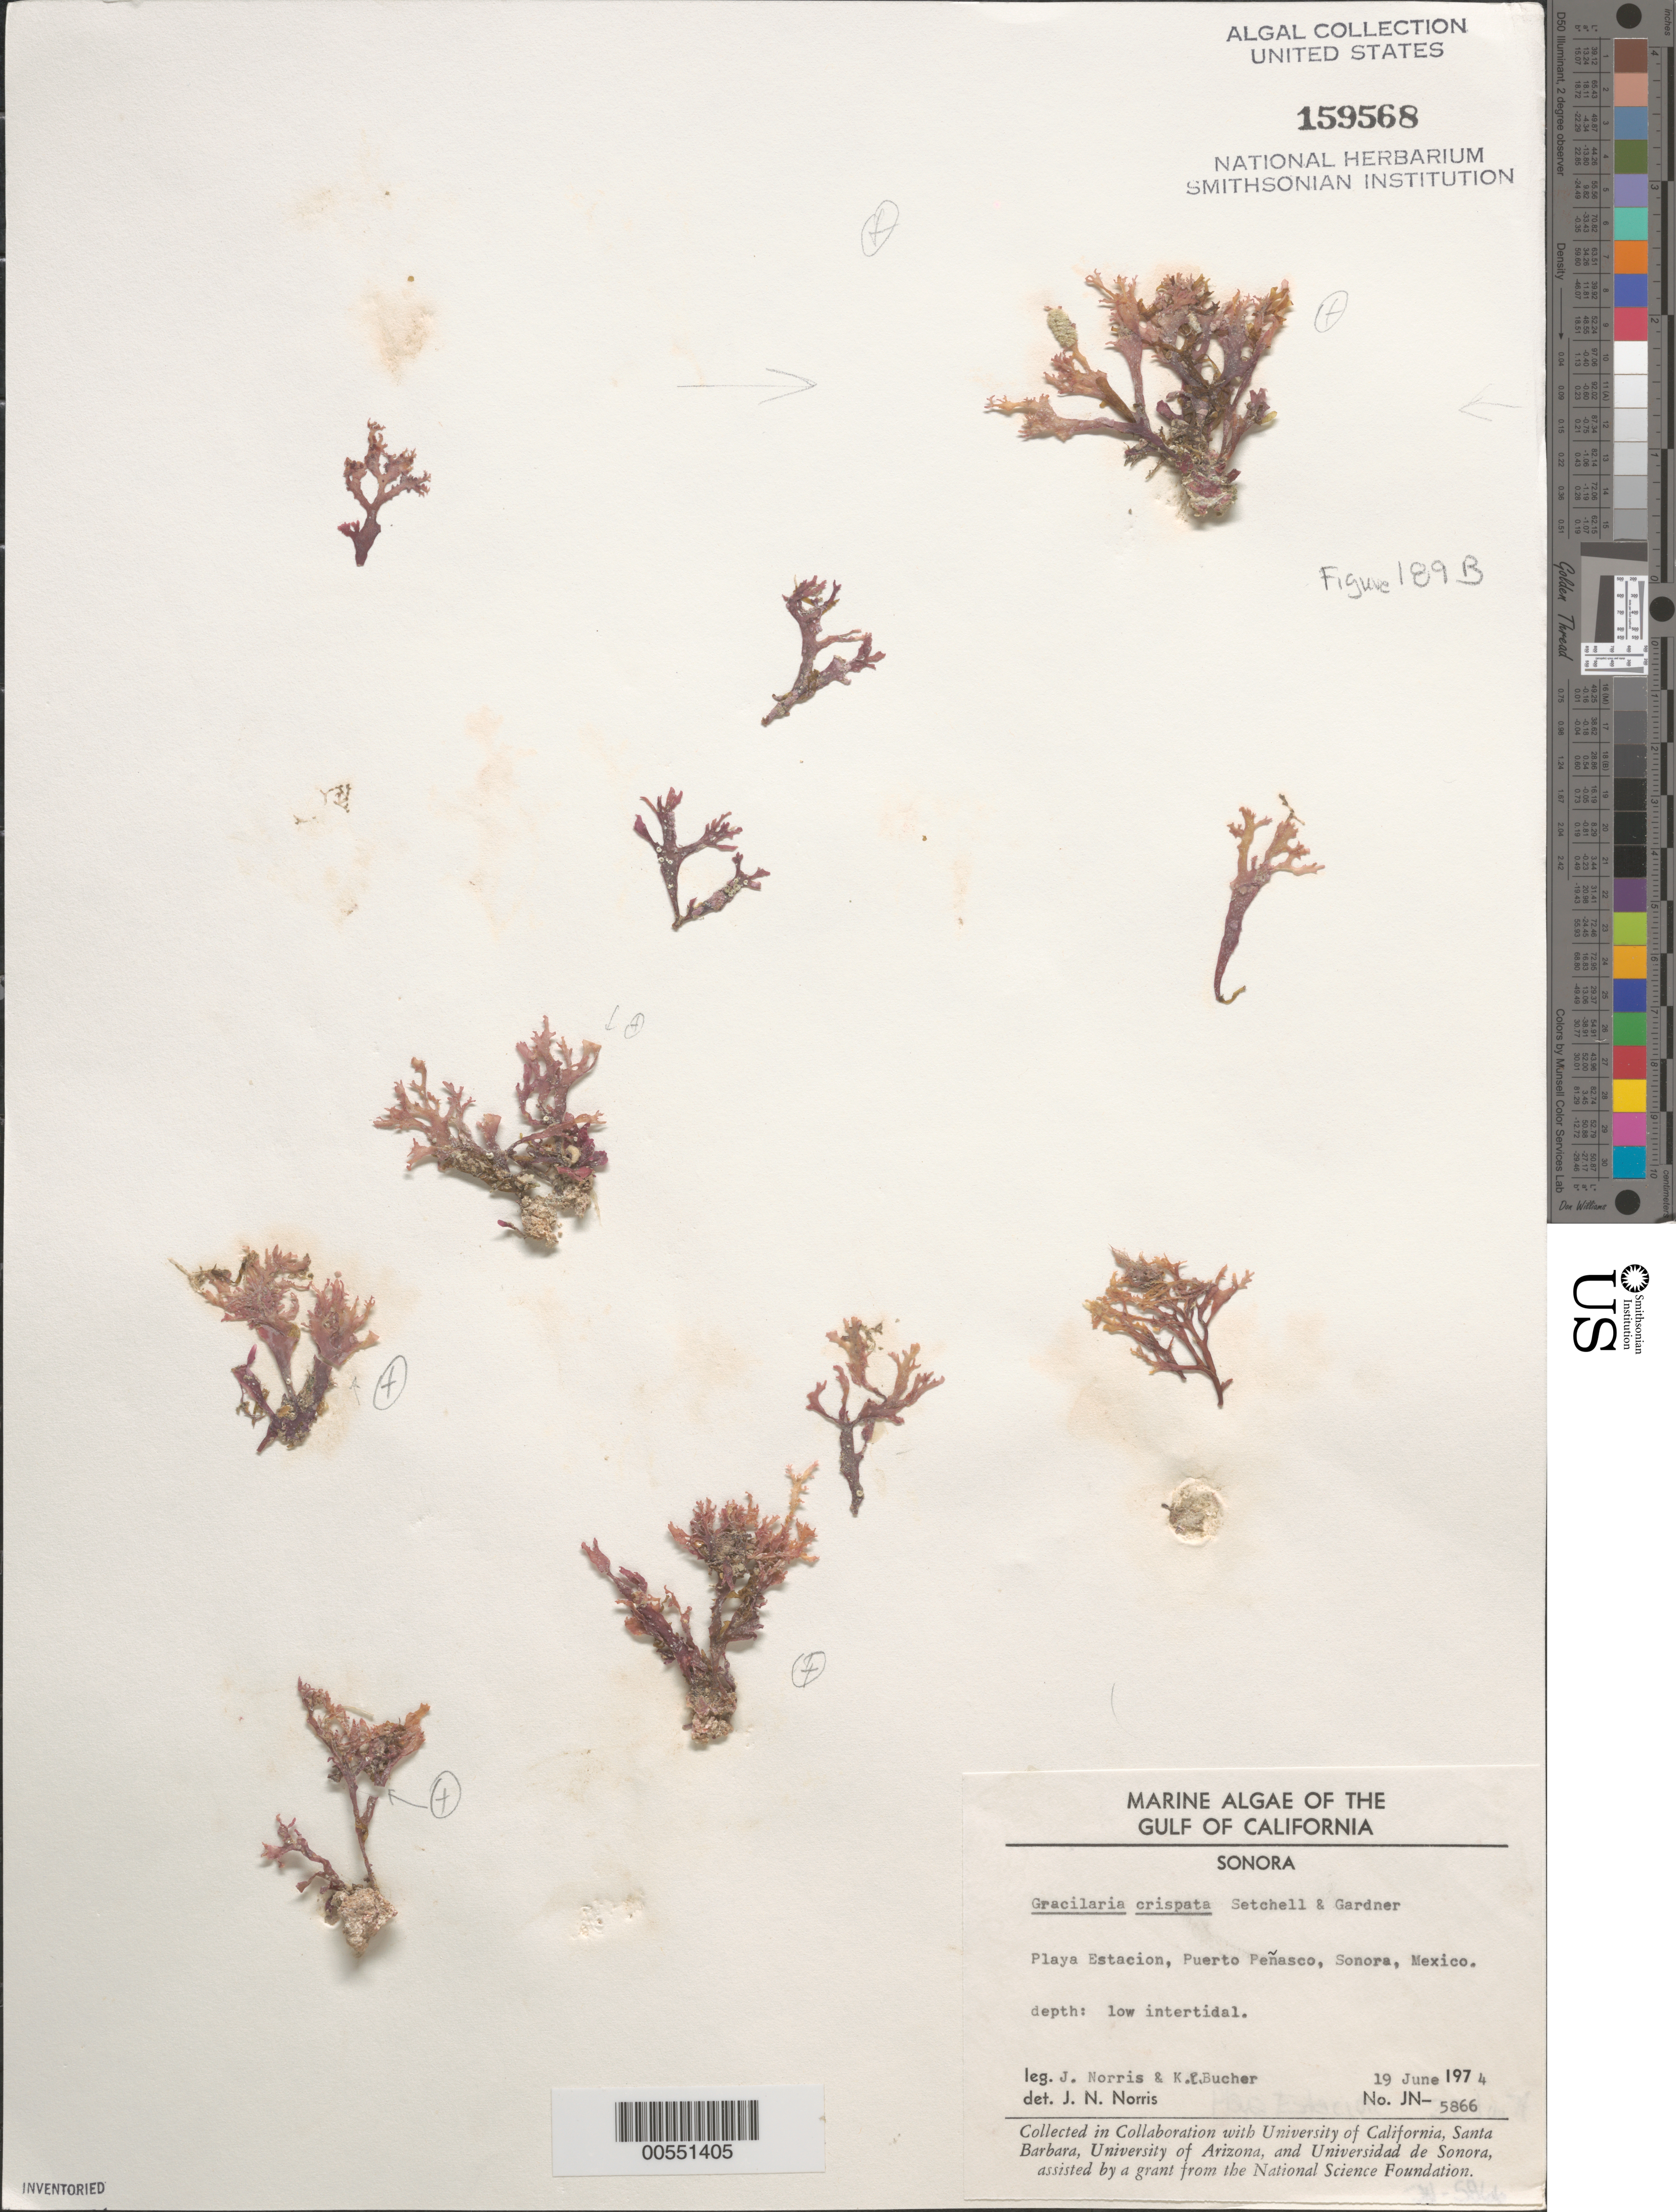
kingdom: Plantae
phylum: Rhodophyta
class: Florideophyceae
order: Gracilariales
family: Gracilariaceae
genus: Gracilaria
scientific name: Gracilaria crispata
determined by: Norris, James N.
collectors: J. N. Norris & K. E. Bucher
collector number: JN-5866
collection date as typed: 19 Jun 1974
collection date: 1974-06-19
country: Mexico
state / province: Sonora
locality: Playa Estacion, Puerto Penasco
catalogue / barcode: US 159568